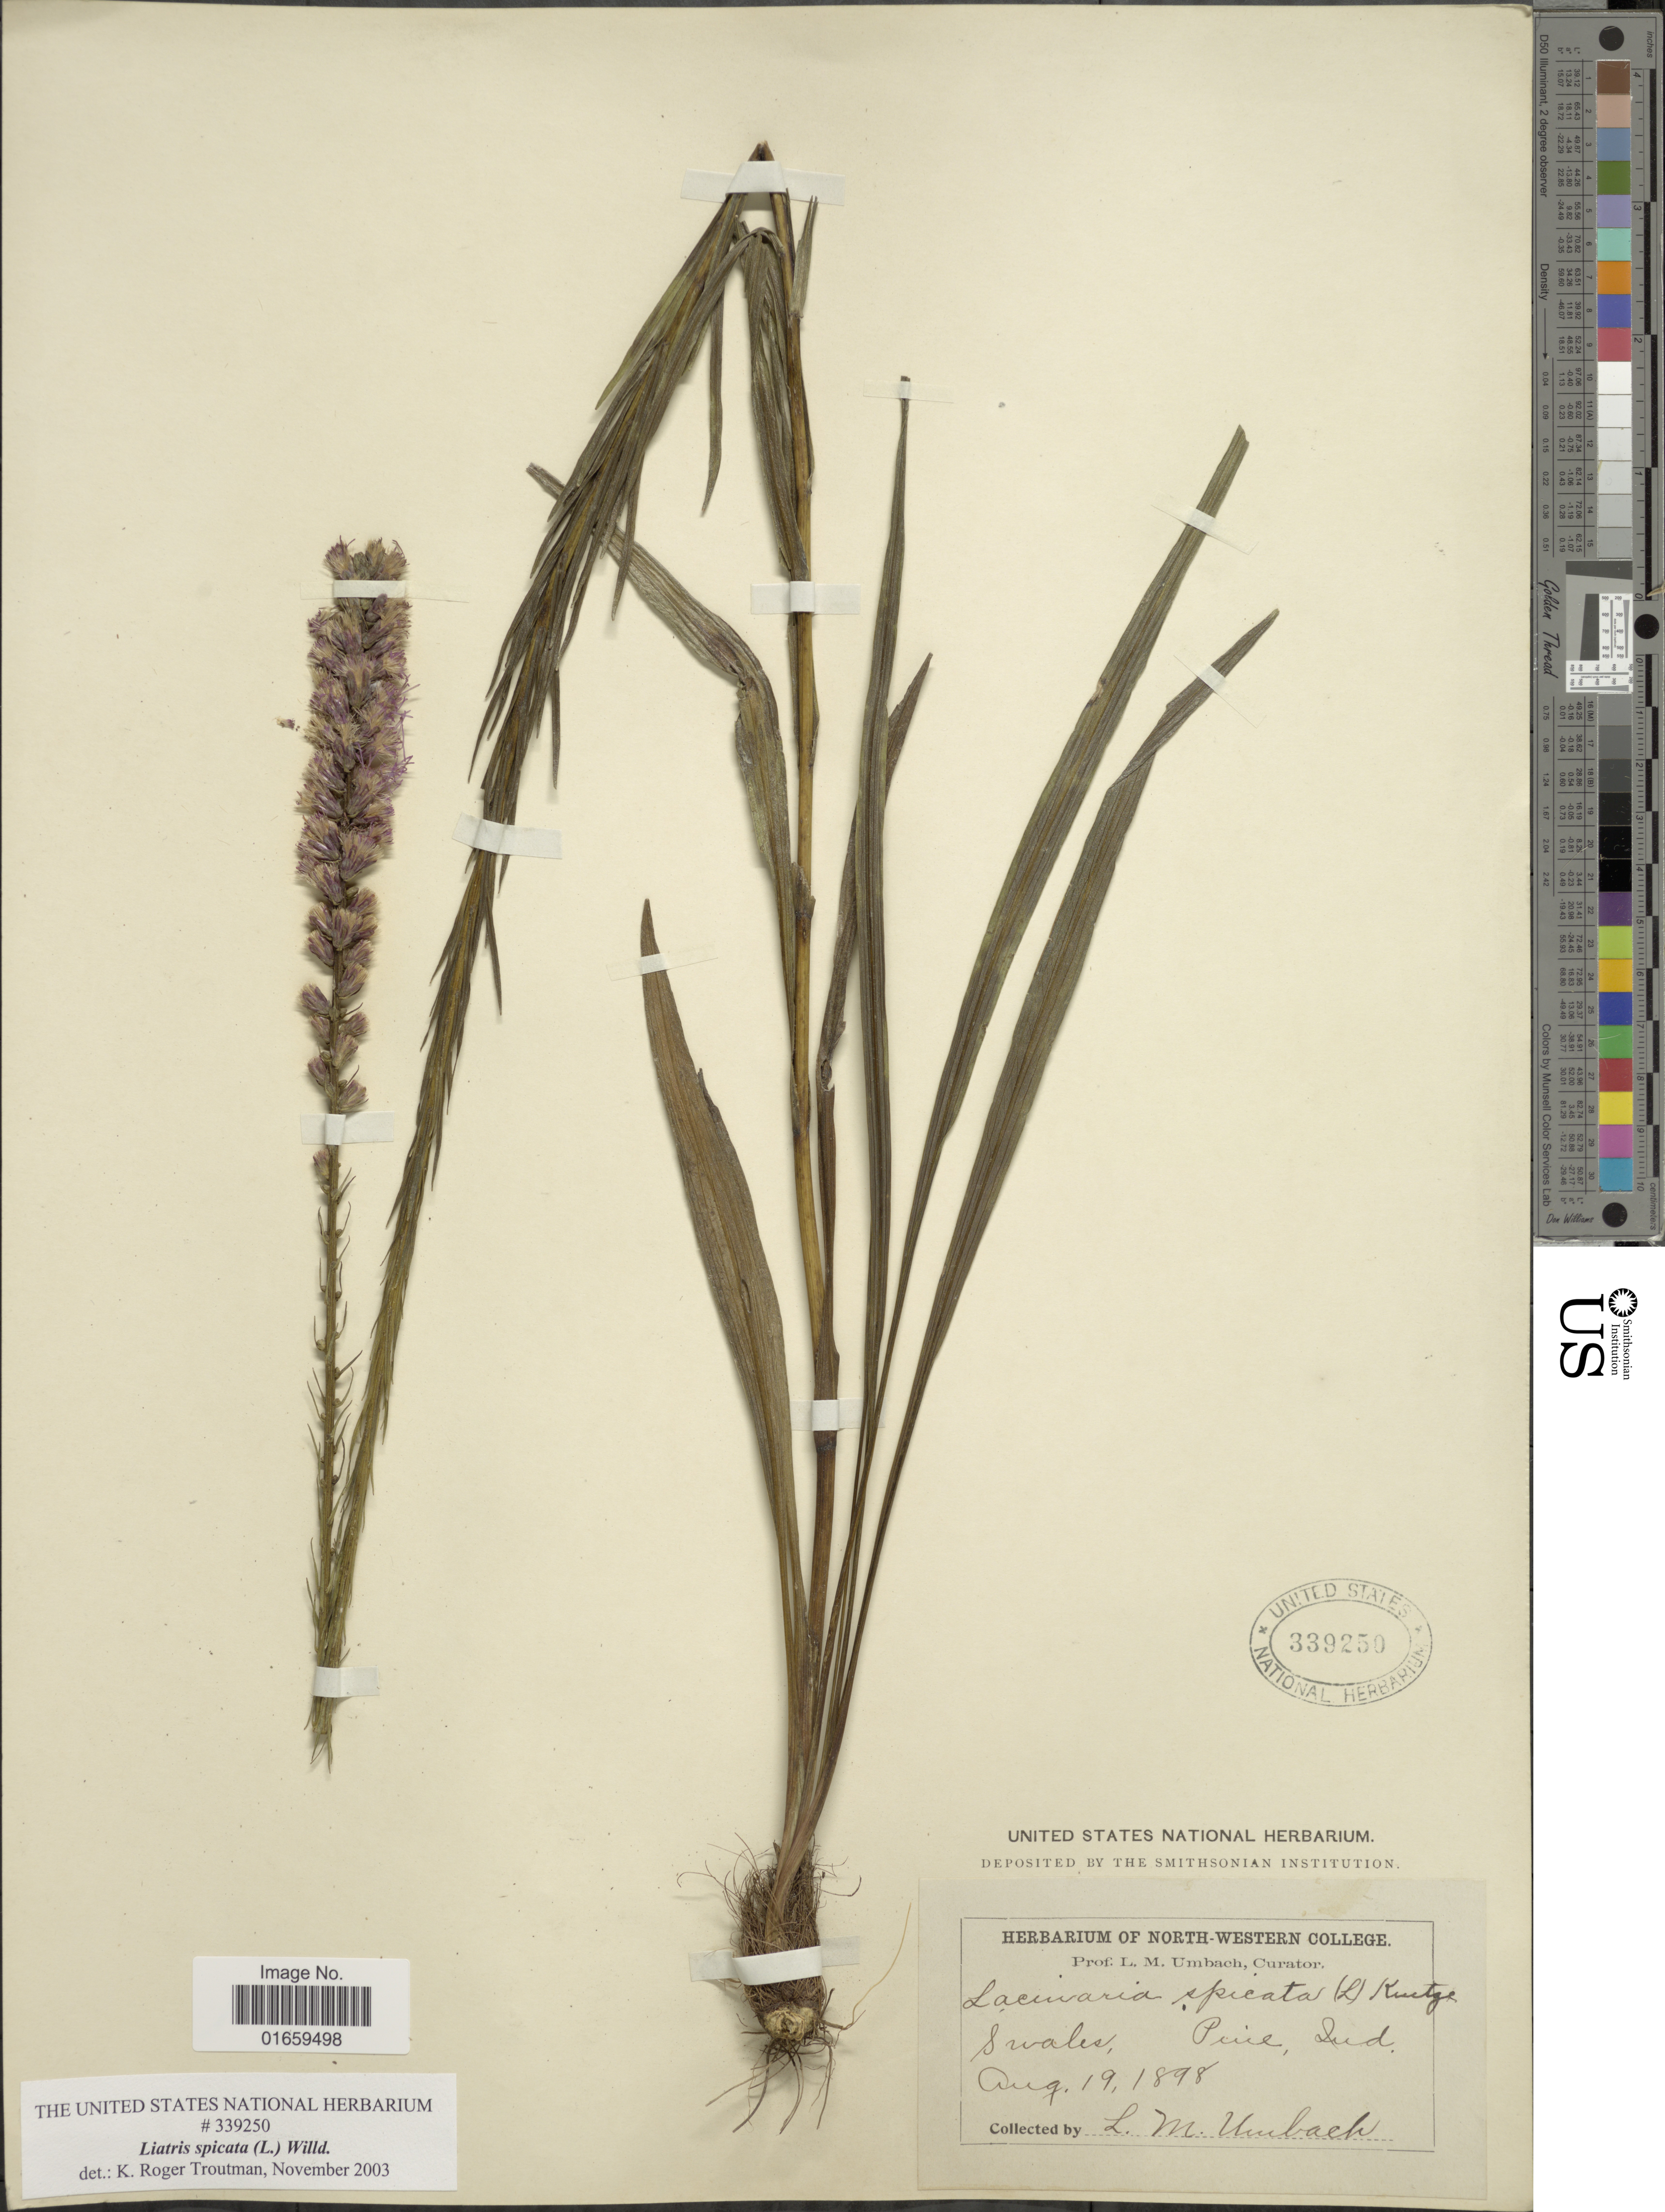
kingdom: Plantae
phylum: Tracheophyta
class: Magnoliopsida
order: Asterales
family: Asteraceae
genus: Liatris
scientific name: Liatris spicata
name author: (L.) Willd.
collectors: L. M. Umbach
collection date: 1898-08-19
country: United States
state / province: Indiana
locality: Swales, Pine, Ind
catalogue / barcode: US 339250